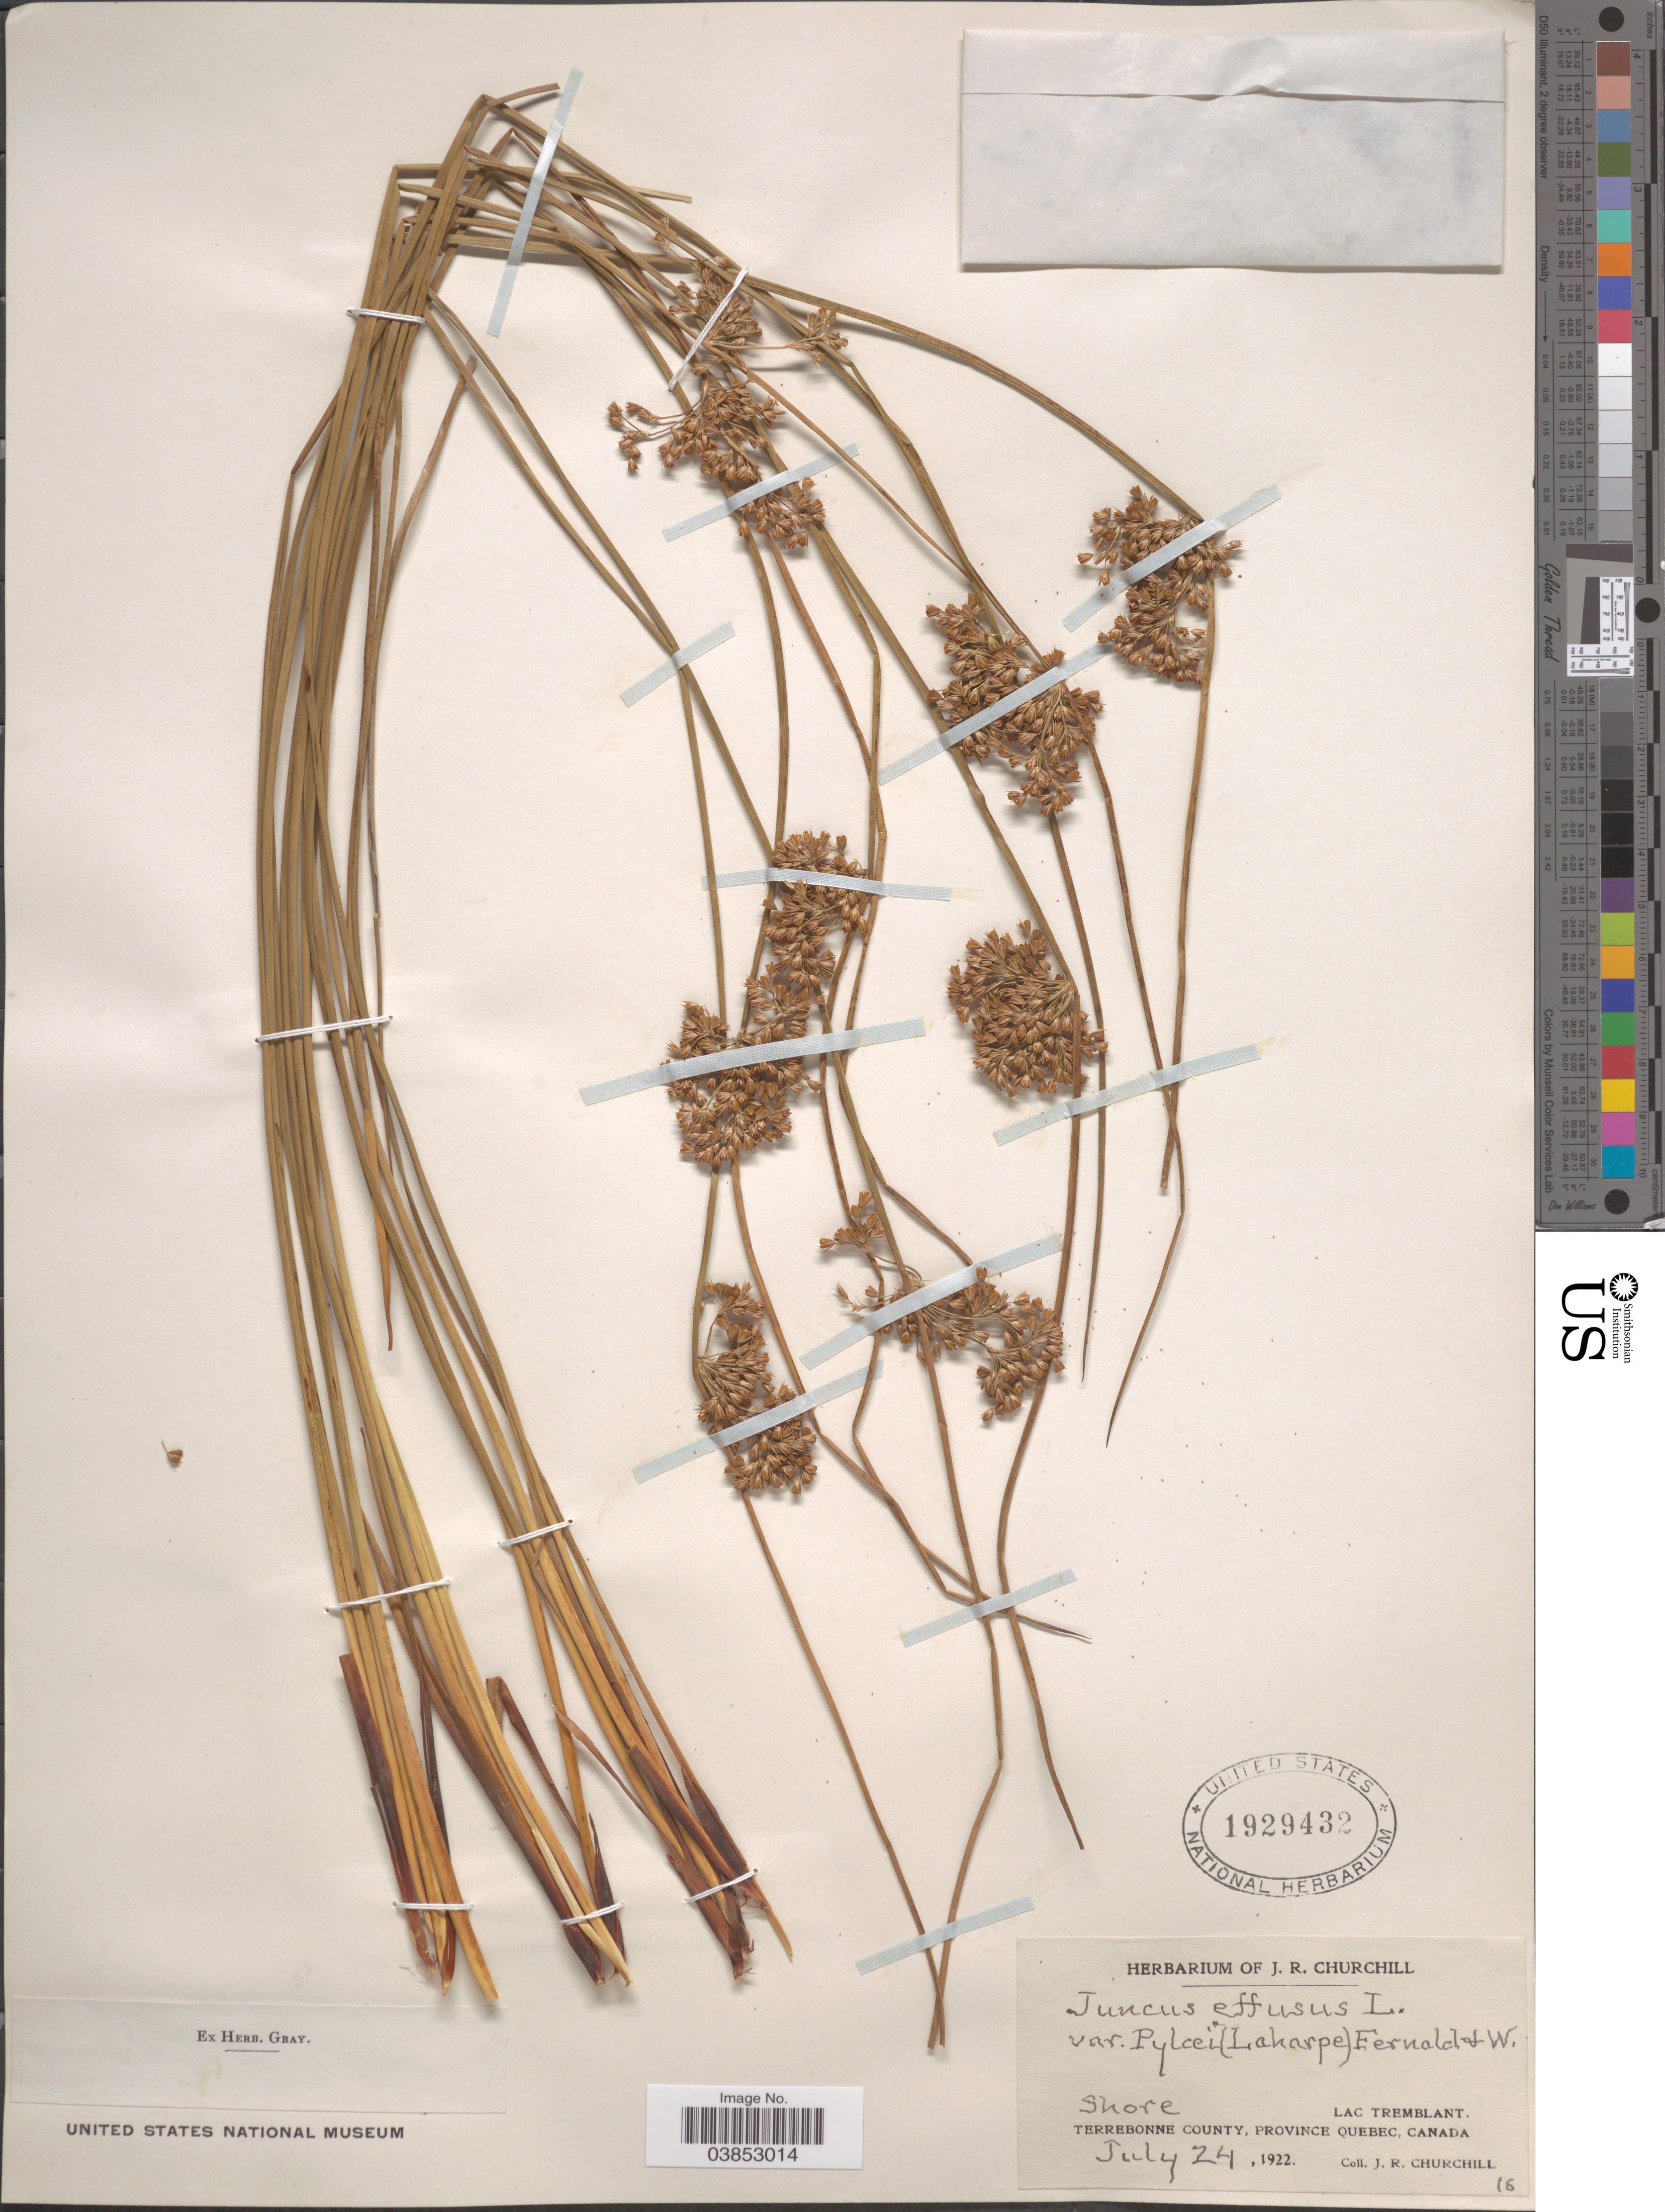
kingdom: Plantae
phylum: Tracheophyta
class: Liliopsida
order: Poales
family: Juncaceae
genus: Juncus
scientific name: Juncus effusus var. pylaei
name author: (Laharpe) Fernald & Wiegand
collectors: J. Churchill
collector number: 16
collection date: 1922-07-24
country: Canada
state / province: Quebec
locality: Shore. Lac Tremblandt. Terrebonne County.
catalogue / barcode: US 1929432